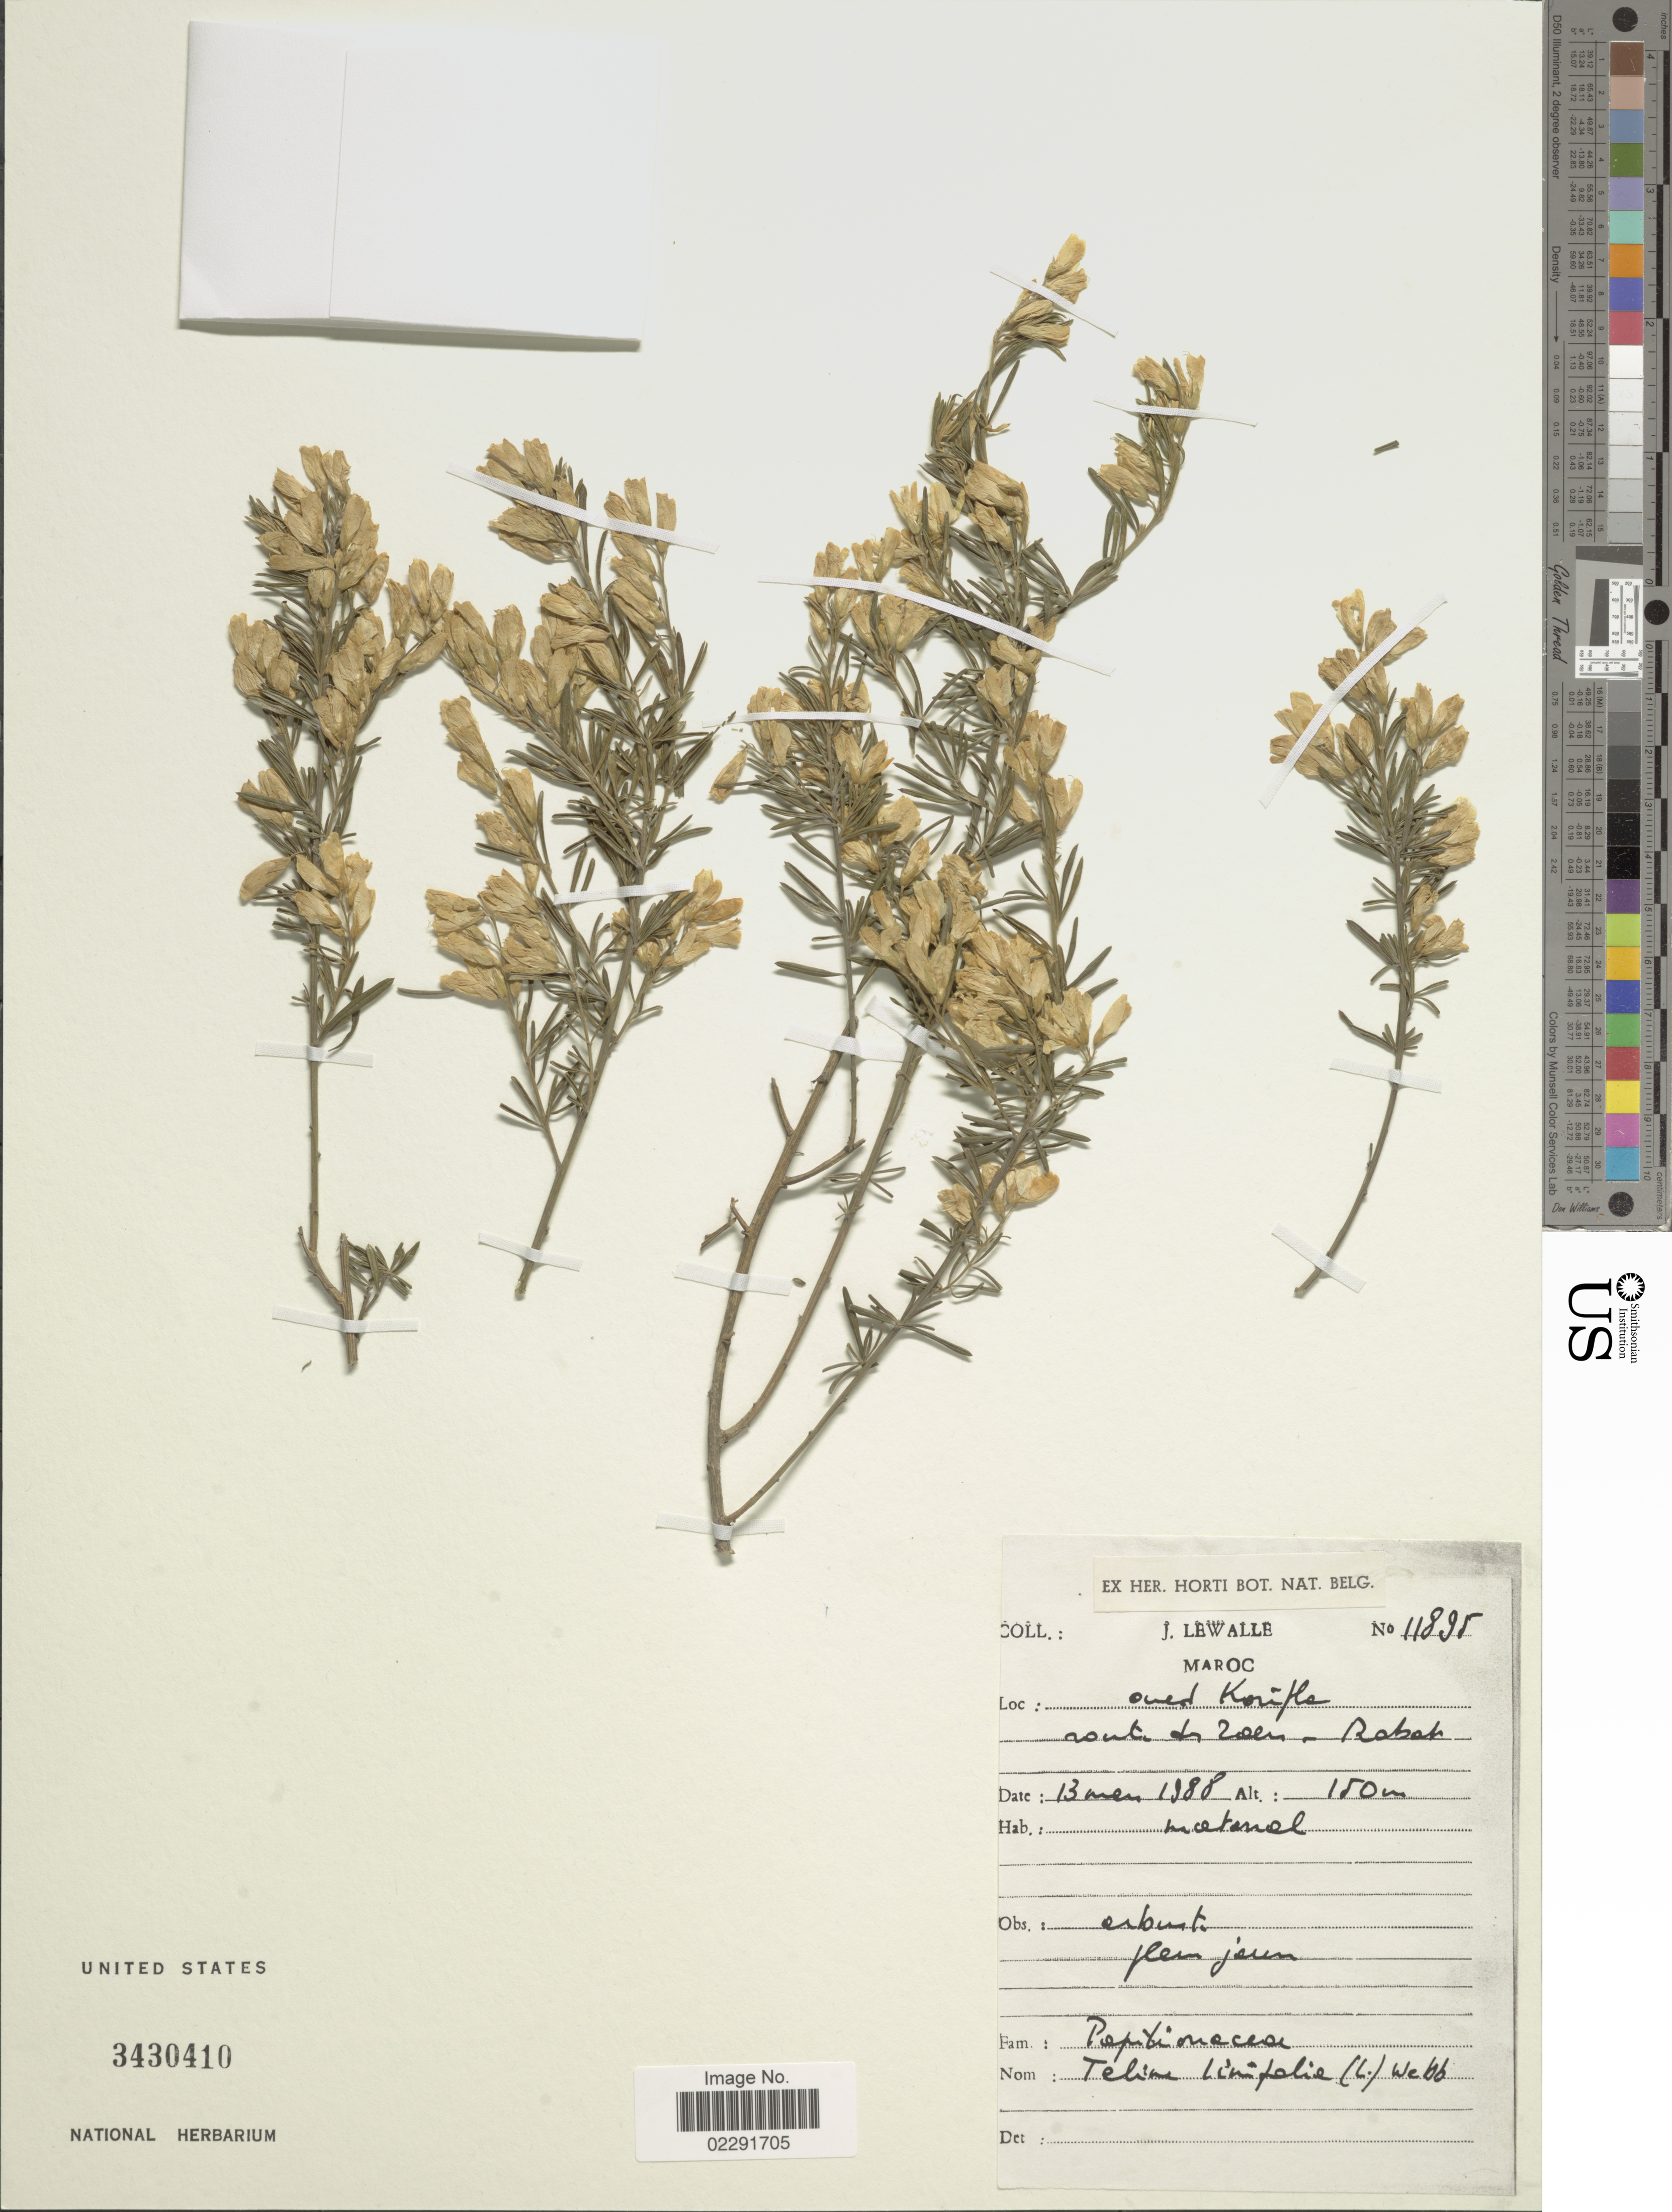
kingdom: Plantae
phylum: Tracheophyta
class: Magnoliopsida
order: Fabales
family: Fabaceae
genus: Genista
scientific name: Genista linifolia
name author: L.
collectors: J. Lewalle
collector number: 11895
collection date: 1988-03-13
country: Morocco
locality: Oued Korifla, route de Zaer - Rabat.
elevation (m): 150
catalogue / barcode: US 3430410